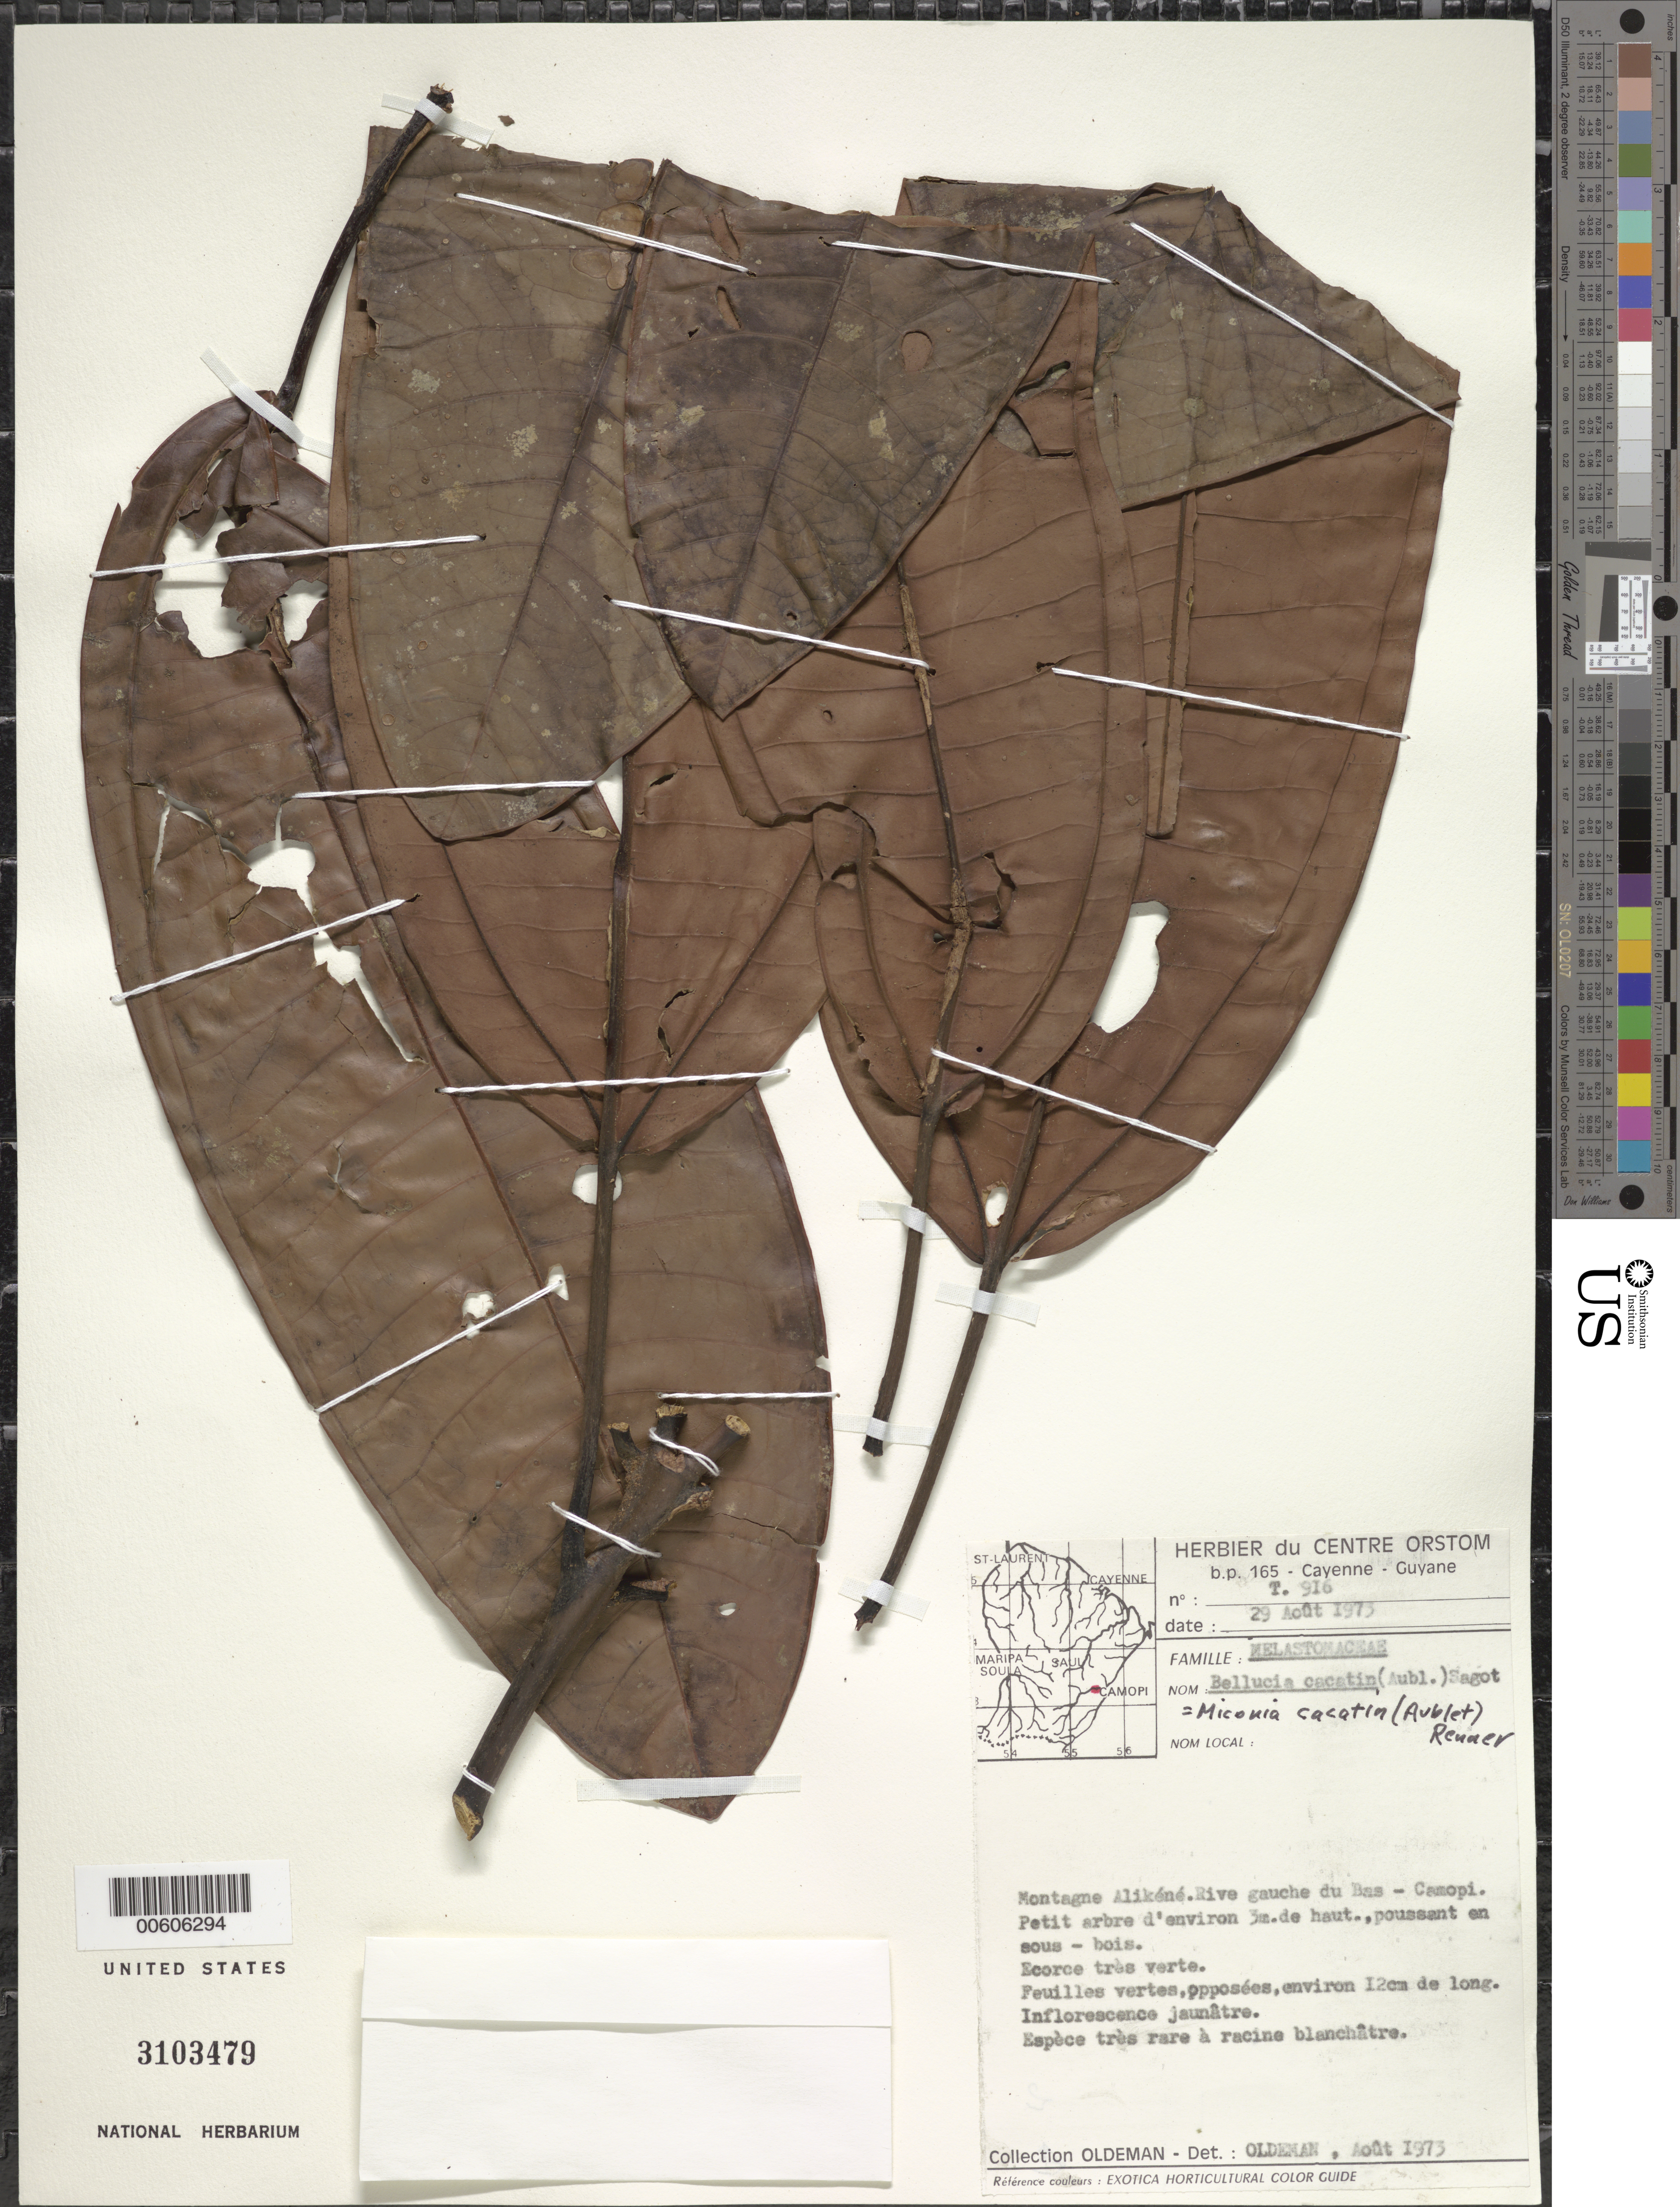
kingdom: Plantae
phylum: Tracheophyta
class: Magnoliopsida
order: Myrtales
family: Melastomataceae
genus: Miconia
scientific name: Miconia cacatin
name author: (Aubl.) S.S. Renner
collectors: R. Oldeman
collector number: T 916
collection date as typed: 29-Aug-73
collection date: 1973-08-29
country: French Guiana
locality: Montagne Alikéné, Rive gauche du Bas-Camopi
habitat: Sous-bois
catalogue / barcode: US 3103479